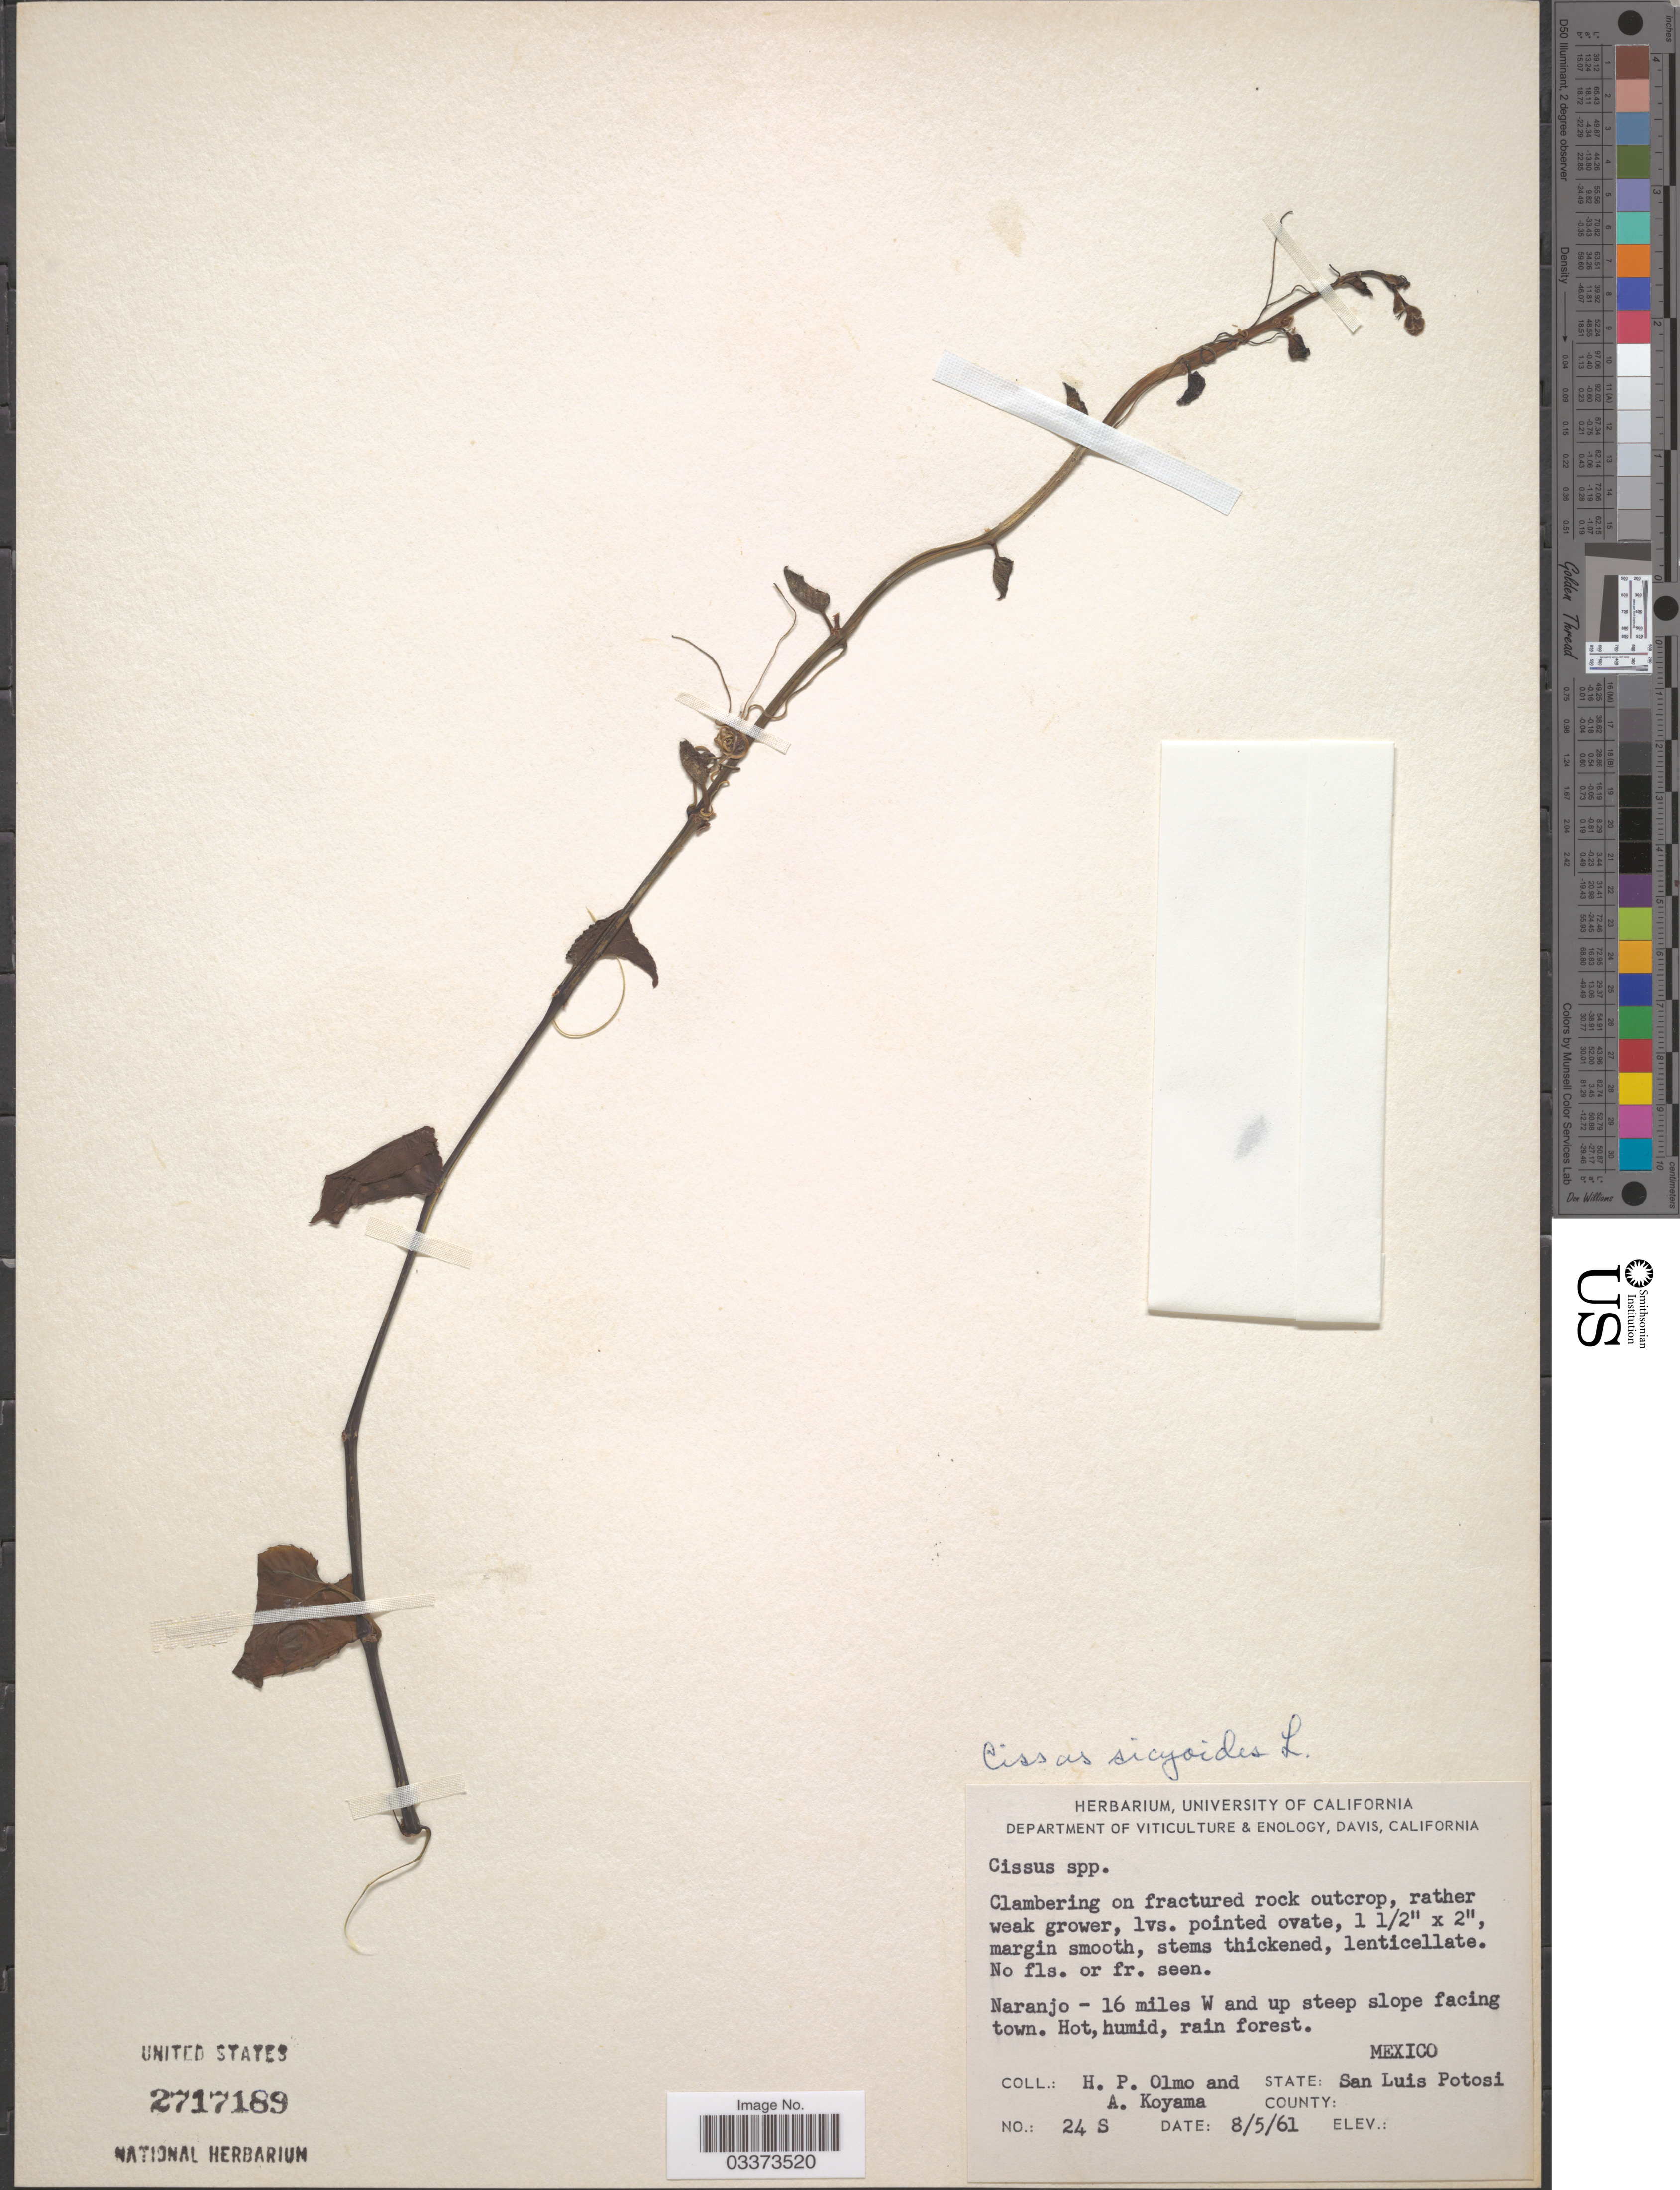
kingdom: Plantae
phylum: Tracheophyta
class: Magnoliopsida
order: Vitales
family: Vitaceae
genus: Cissus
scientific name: Cissus verticillata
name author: (L.) Nicolson & C.E. Jarvis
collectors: H. Olmo & A. Koyama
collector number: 24 S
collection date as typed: Transcribed d/m/y: 8/5/61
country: Mexico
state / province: San Luis Potosí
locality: Naranjo - 16 miles W and up steep slope facing town.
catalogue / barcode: US 2717189